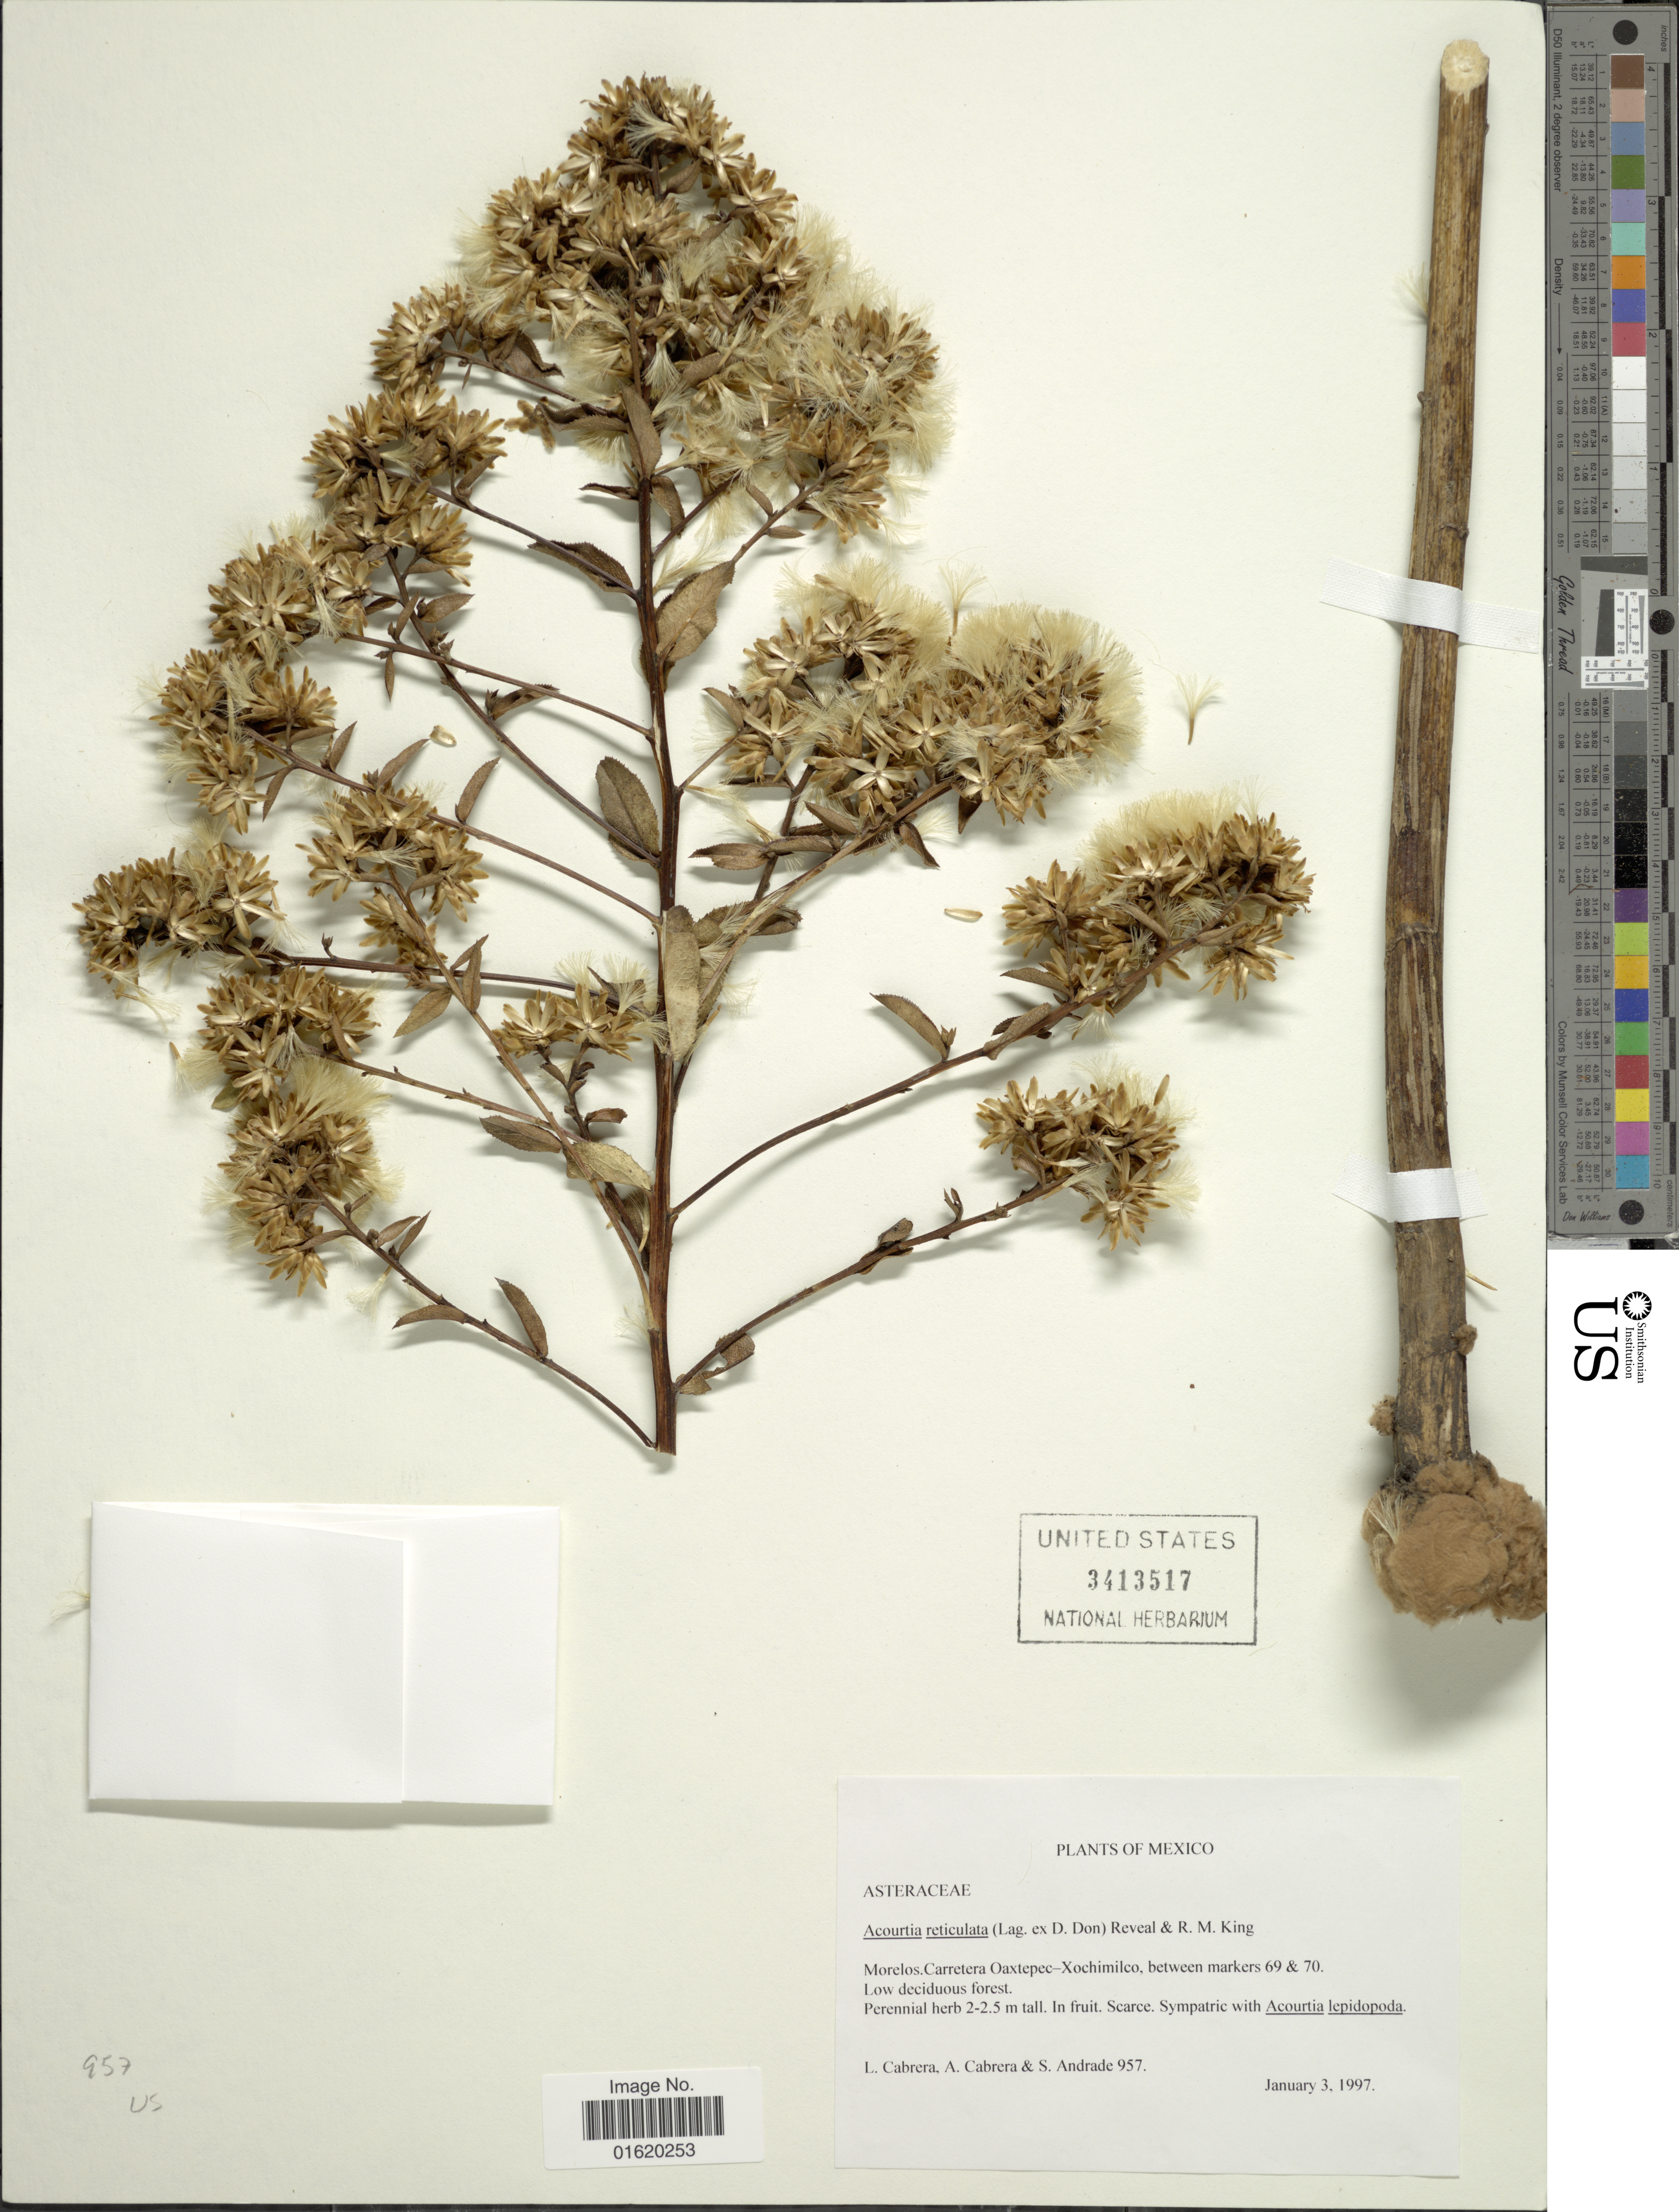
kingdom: Plantae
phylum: Tracheophyta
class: Magnoliopsida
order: Asterales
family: Asteraceae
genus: Acourtia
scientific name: Acourtia reticulata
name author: (Lag. ex D. Don) Reveal & R.M. King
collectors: L. Cabrera, A. Cabrera & S. Andrade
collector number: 957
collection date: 1997-01-03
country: Mexico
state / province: Morelos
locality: Carretera Oaxtepec-Xochimilco, between markes 69 & 70, low deciduous forest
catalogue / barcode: US 3413517